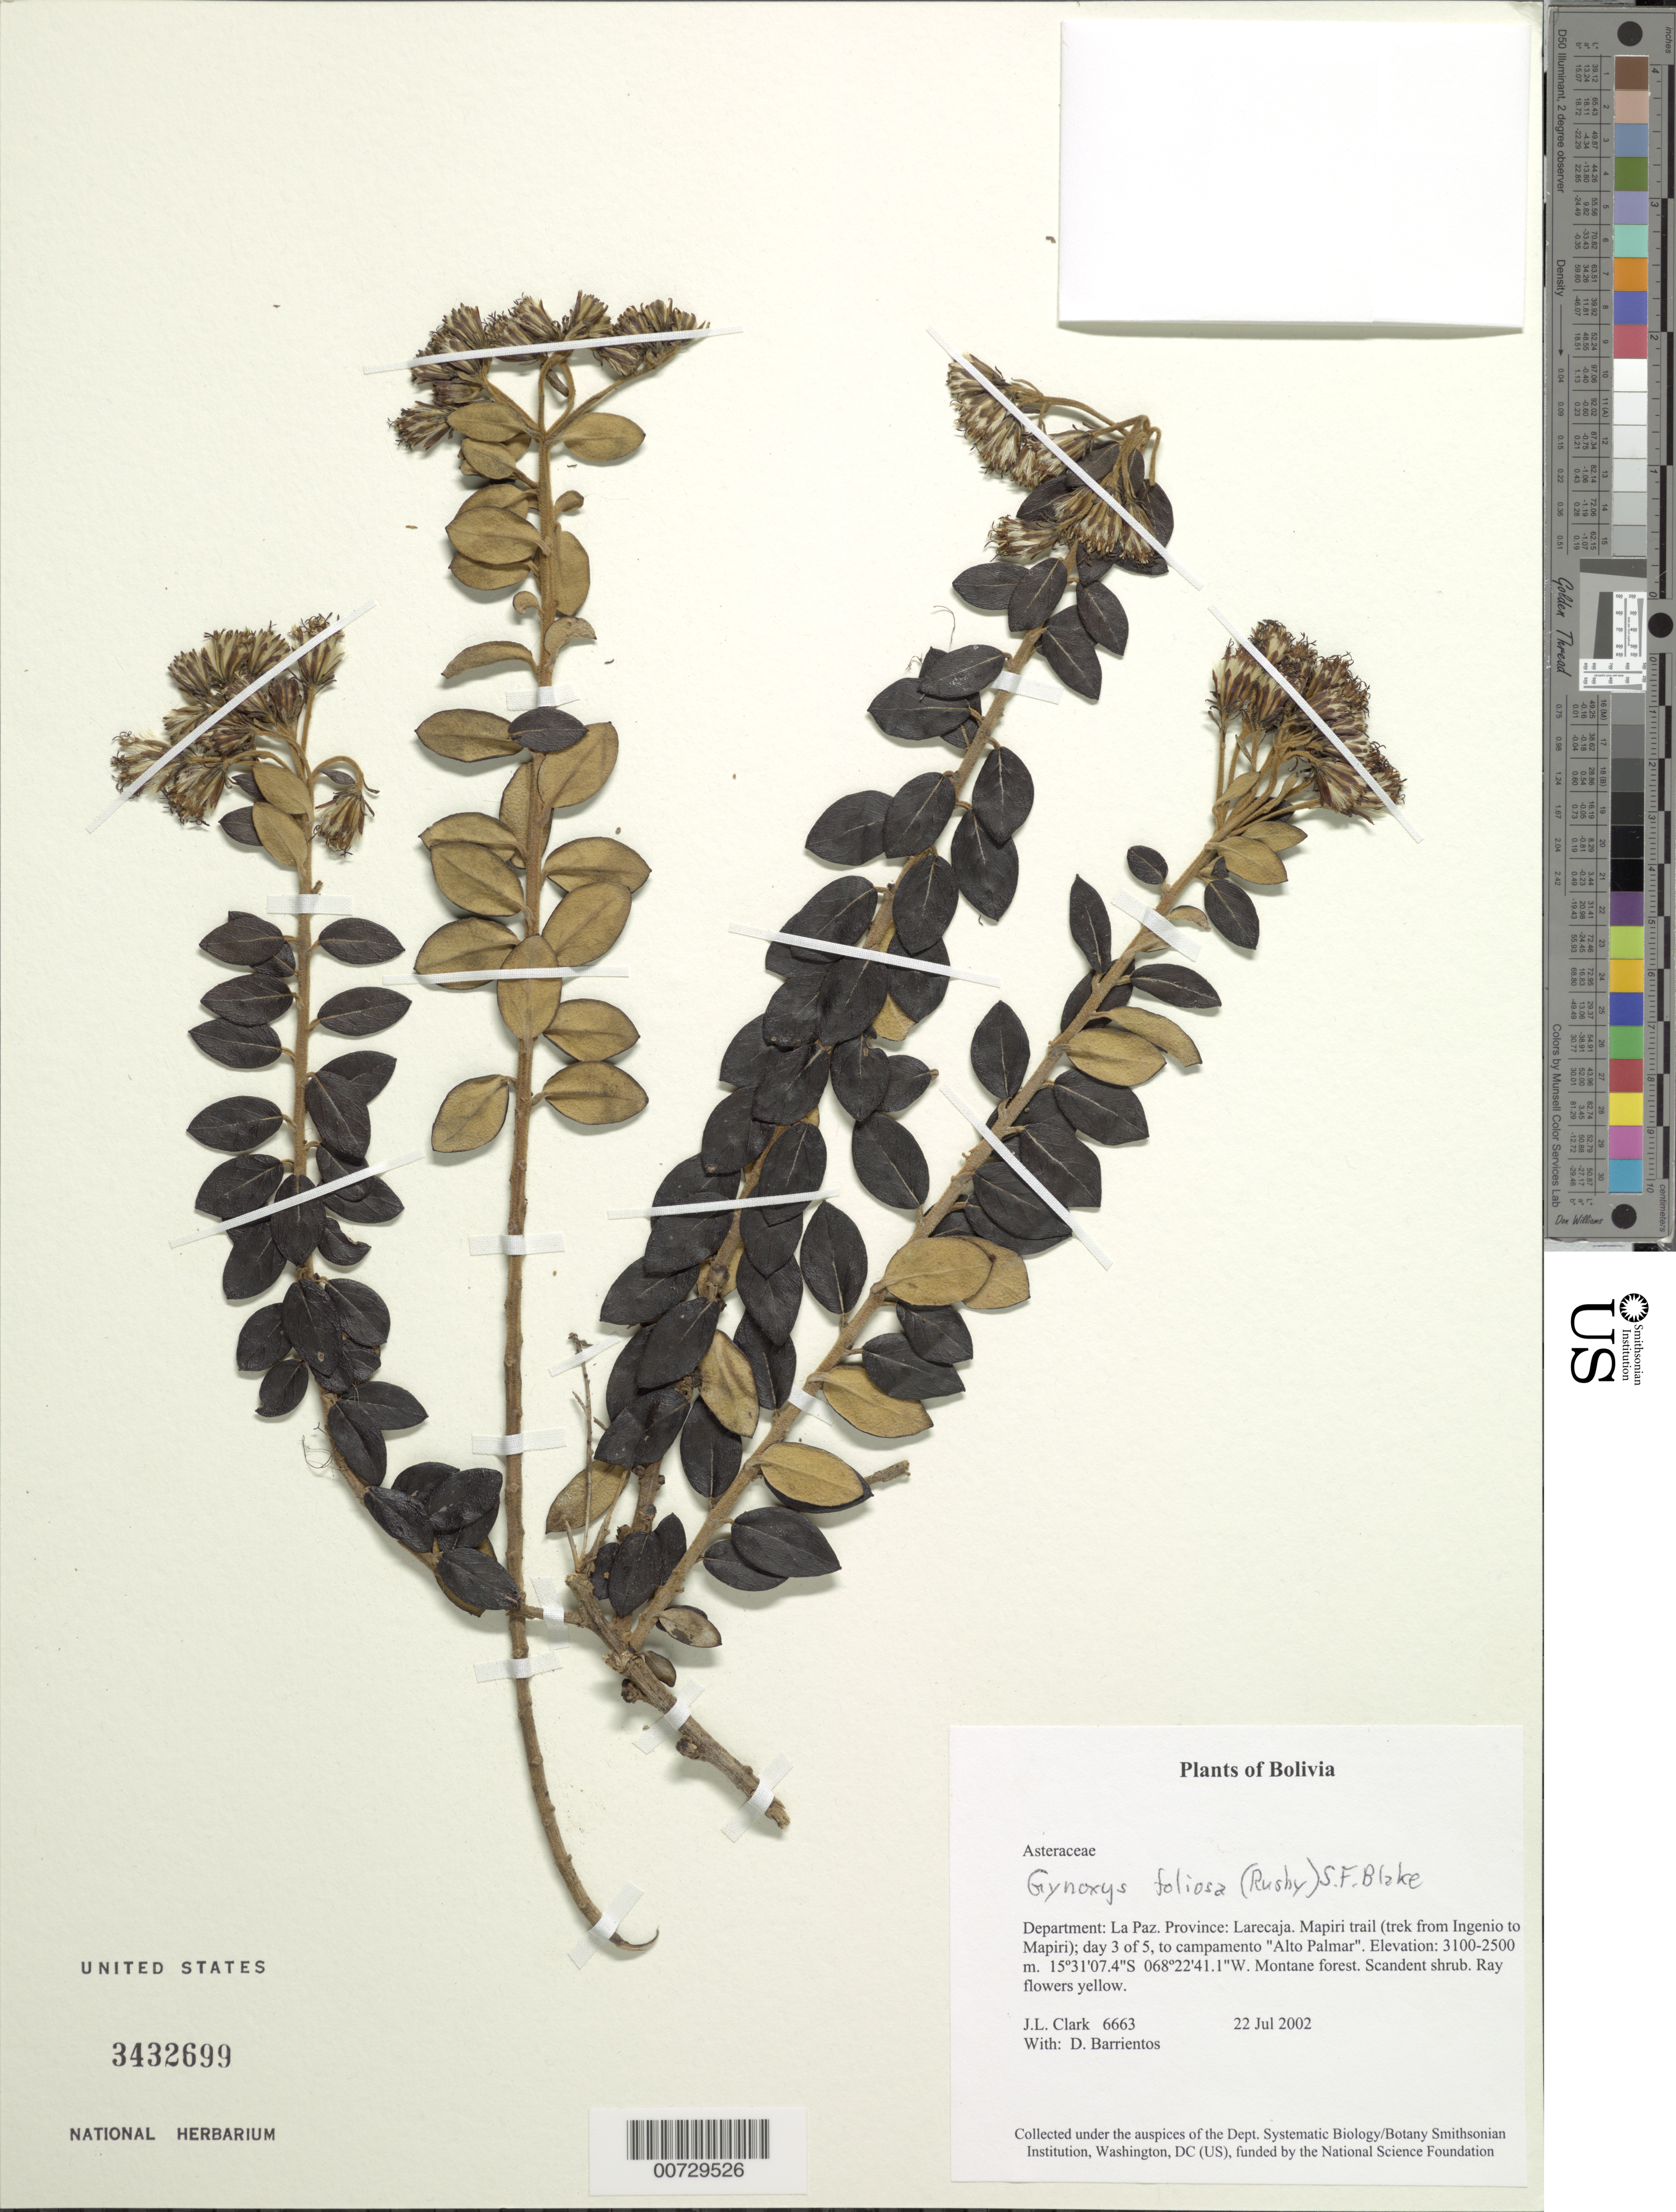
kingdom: Plantae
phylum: Tracheophyta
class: Magnoliopsida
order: Asterales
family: Asteraceae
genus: Gynoxys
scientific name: Gynoxys foliosa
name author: (Rusby) S.F. Blake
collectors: J. L. Clark & D. Barrientos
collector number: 06663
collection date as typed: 22 Jul 2002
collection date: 2002-07-22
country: Bolivia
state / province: La Paz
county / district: Larecaja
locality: Mapiri trail (trek from Ingenio to Mapiri); day 3 of 5, to campamento "Alto Palmar"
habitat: Montane forest.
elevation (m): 3100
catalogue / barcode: US 3432699